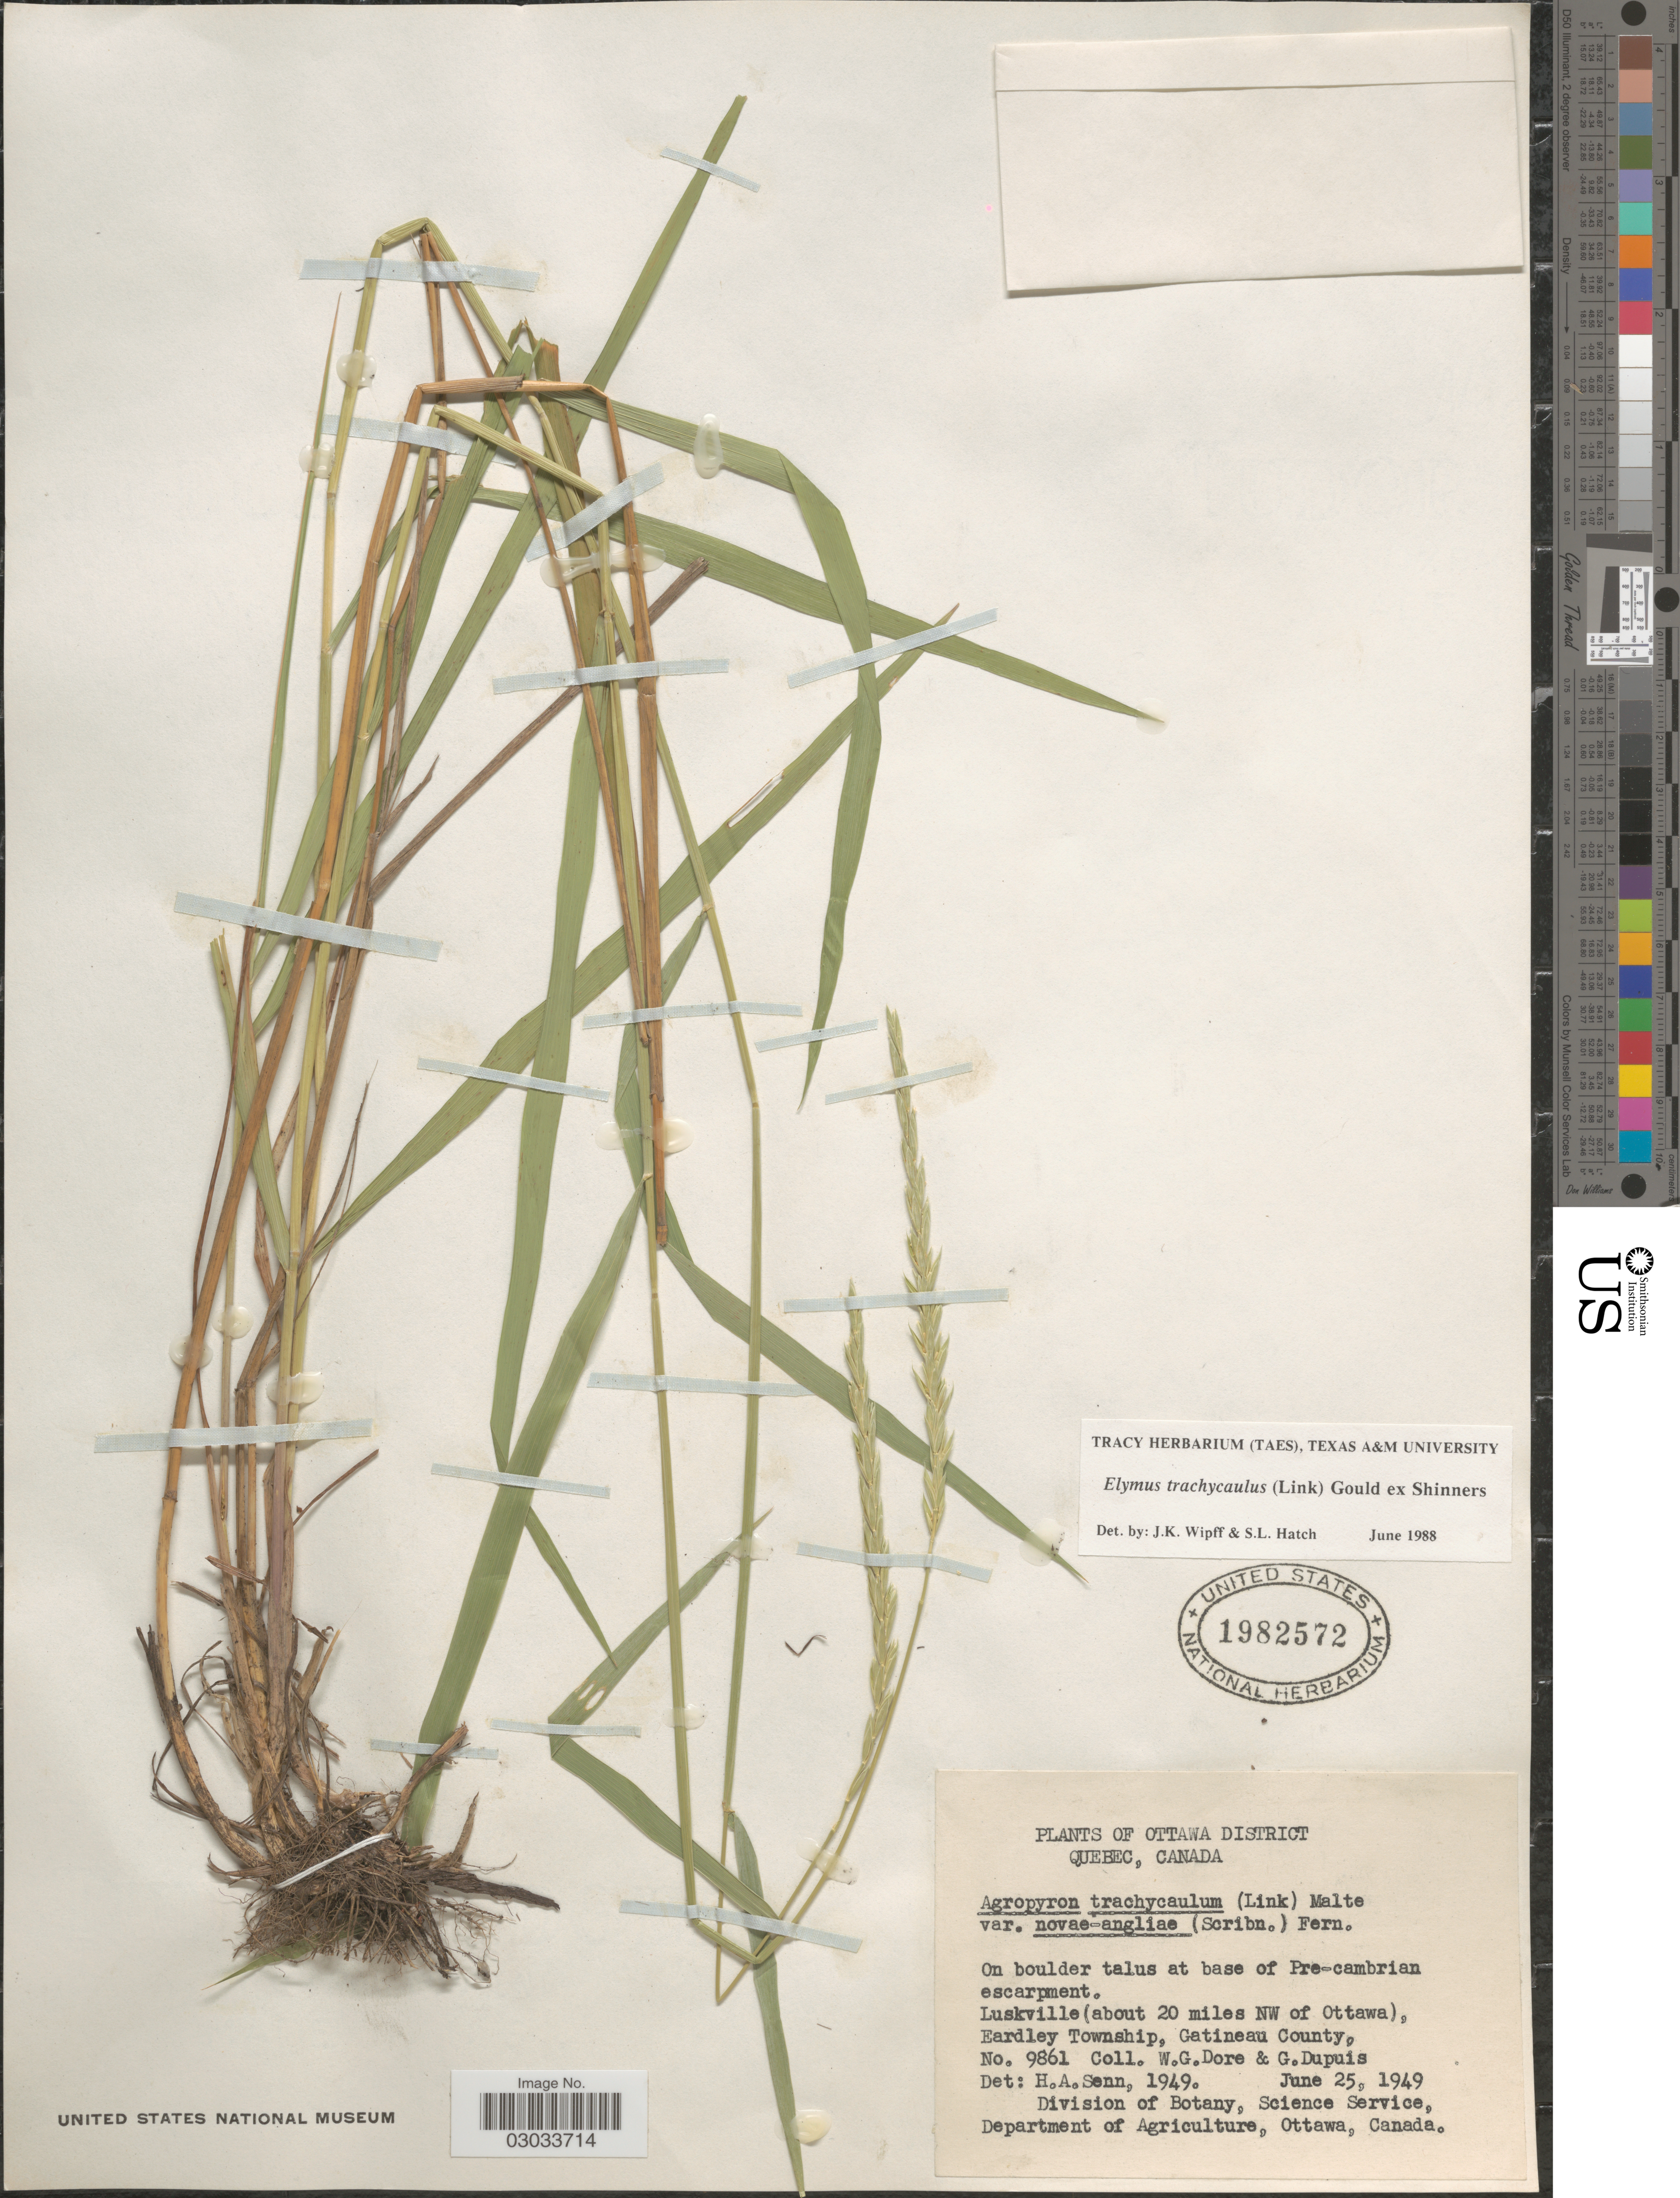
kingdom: Plantae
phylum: Tracheophyta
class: Liliopsida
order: Poales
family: Poaceae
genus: Elymus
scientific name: Elymus trachycaulus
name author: (Link) Gould ex Shinners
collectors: W. Dore & G. Dupuis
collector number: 9861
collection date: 1949-06-25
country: Canada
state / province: Quebec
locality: Ottawa District. On boulder talus at base of Pre-cambrian escarpment. Luskville (about 20 miles NW of Ottawa), Eardley Township, Gatineau County.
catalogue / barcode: US 1982572